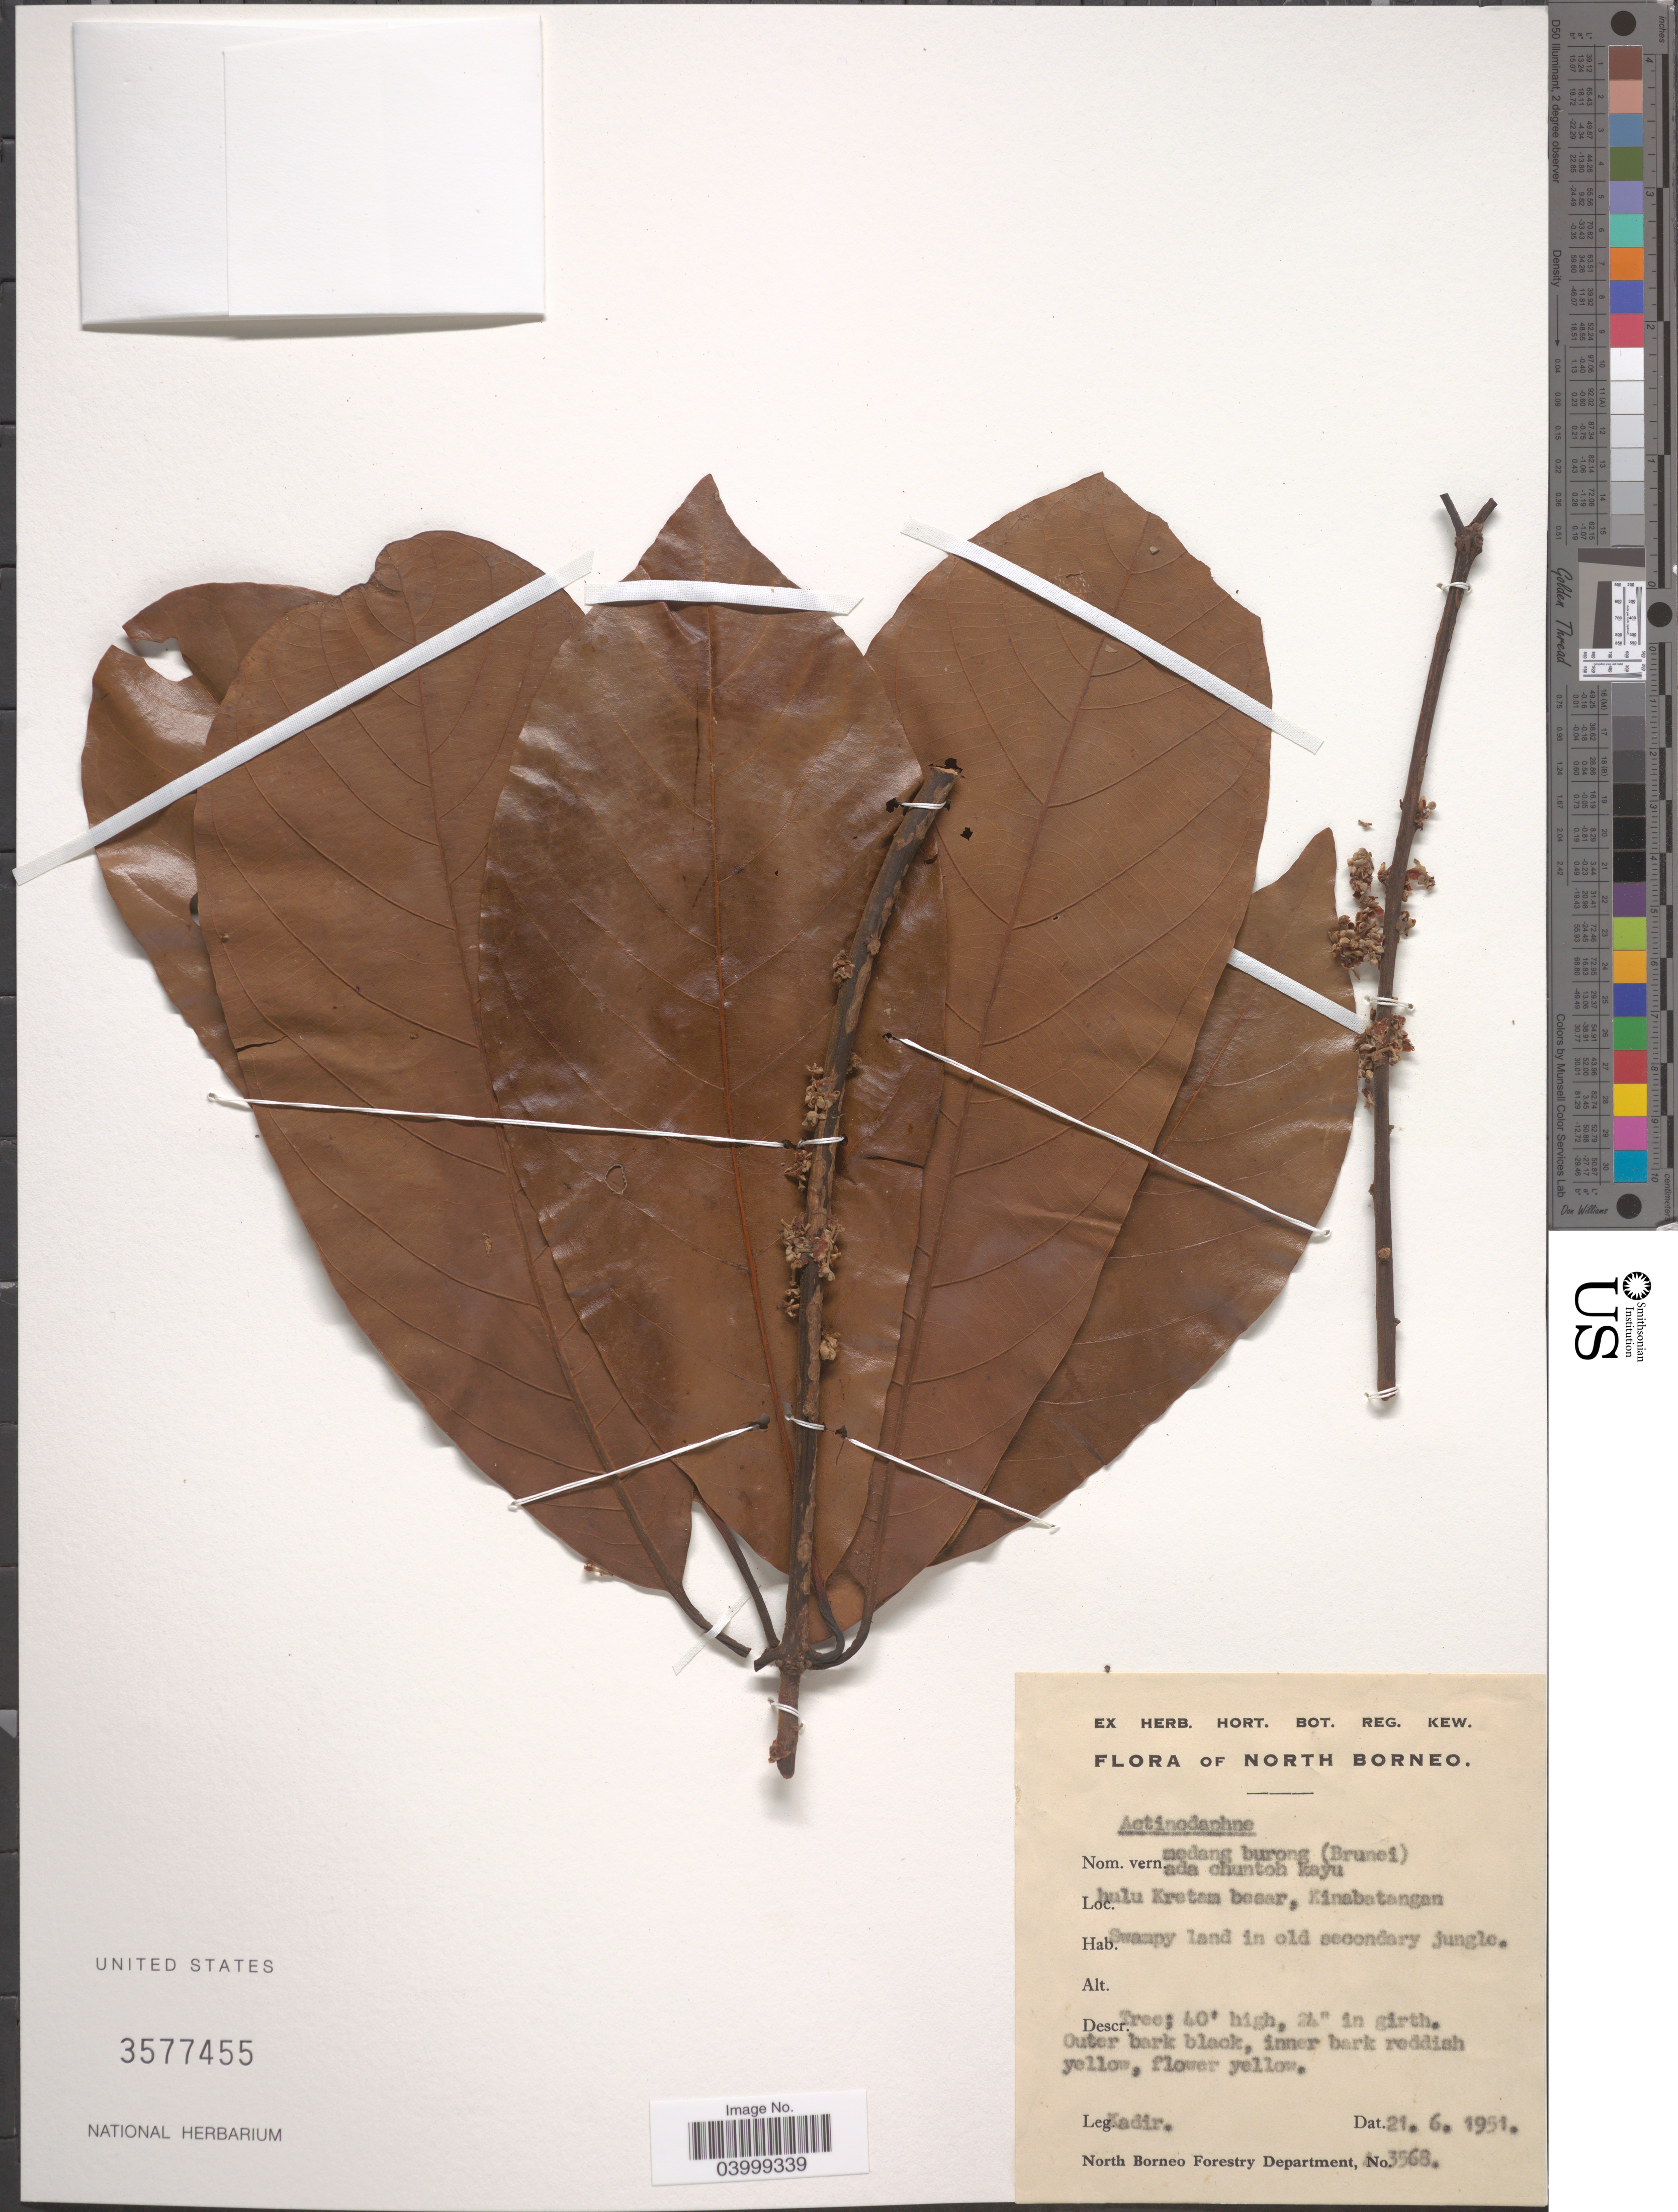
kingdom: Plantae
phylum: Tracheophyta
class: Magnoliopsida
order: Laurales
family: Lauraceae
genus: Actinodaphne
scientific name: Actinodaphne sp.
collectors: -. Kadir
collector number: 3568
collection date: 1951-06-21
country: Malaysia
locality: North Borneo. Hulu Kretam besar, Kinabatangan.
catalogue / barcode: US 3577455